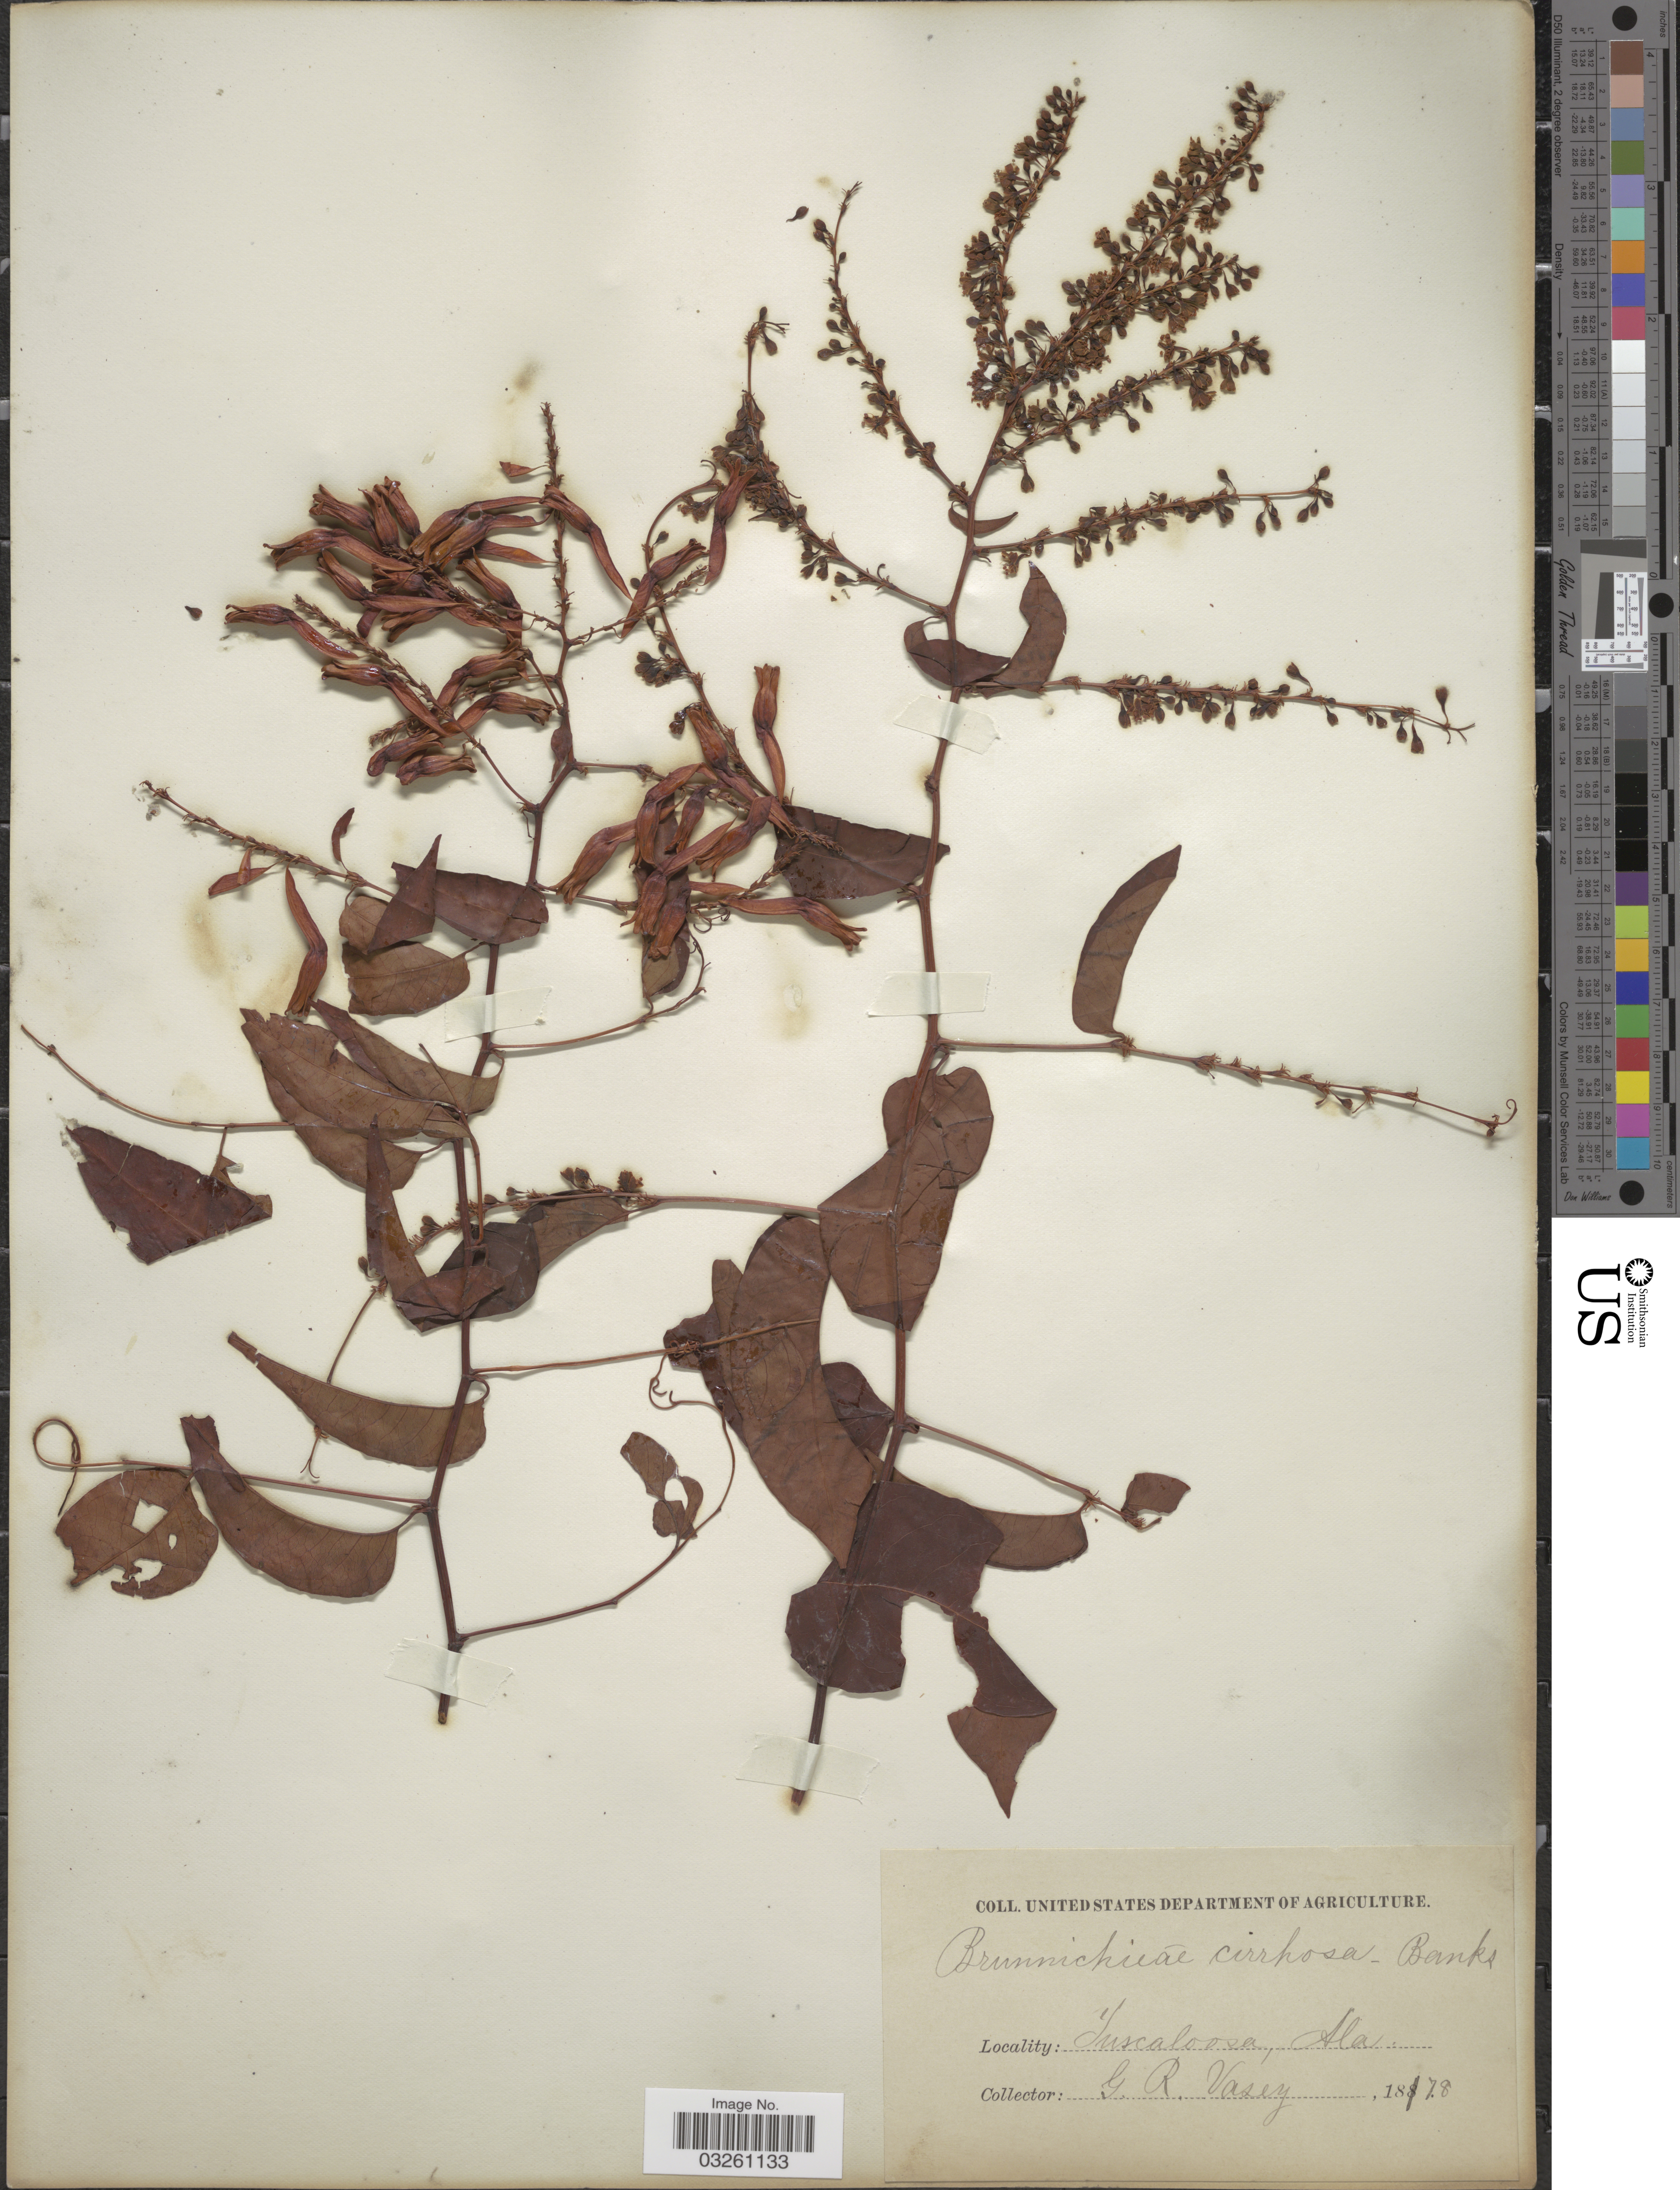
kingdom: Plantae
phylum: Tracheophyta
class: Magnoliopsida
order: Caryophyllales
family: Polygonaceae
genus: Brunnichia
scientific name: Brunnichia cirrhosa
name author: Gaertn.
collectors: G. R. Vasey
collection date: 1878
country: United States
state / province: Alabama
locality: Tuscaloosa.